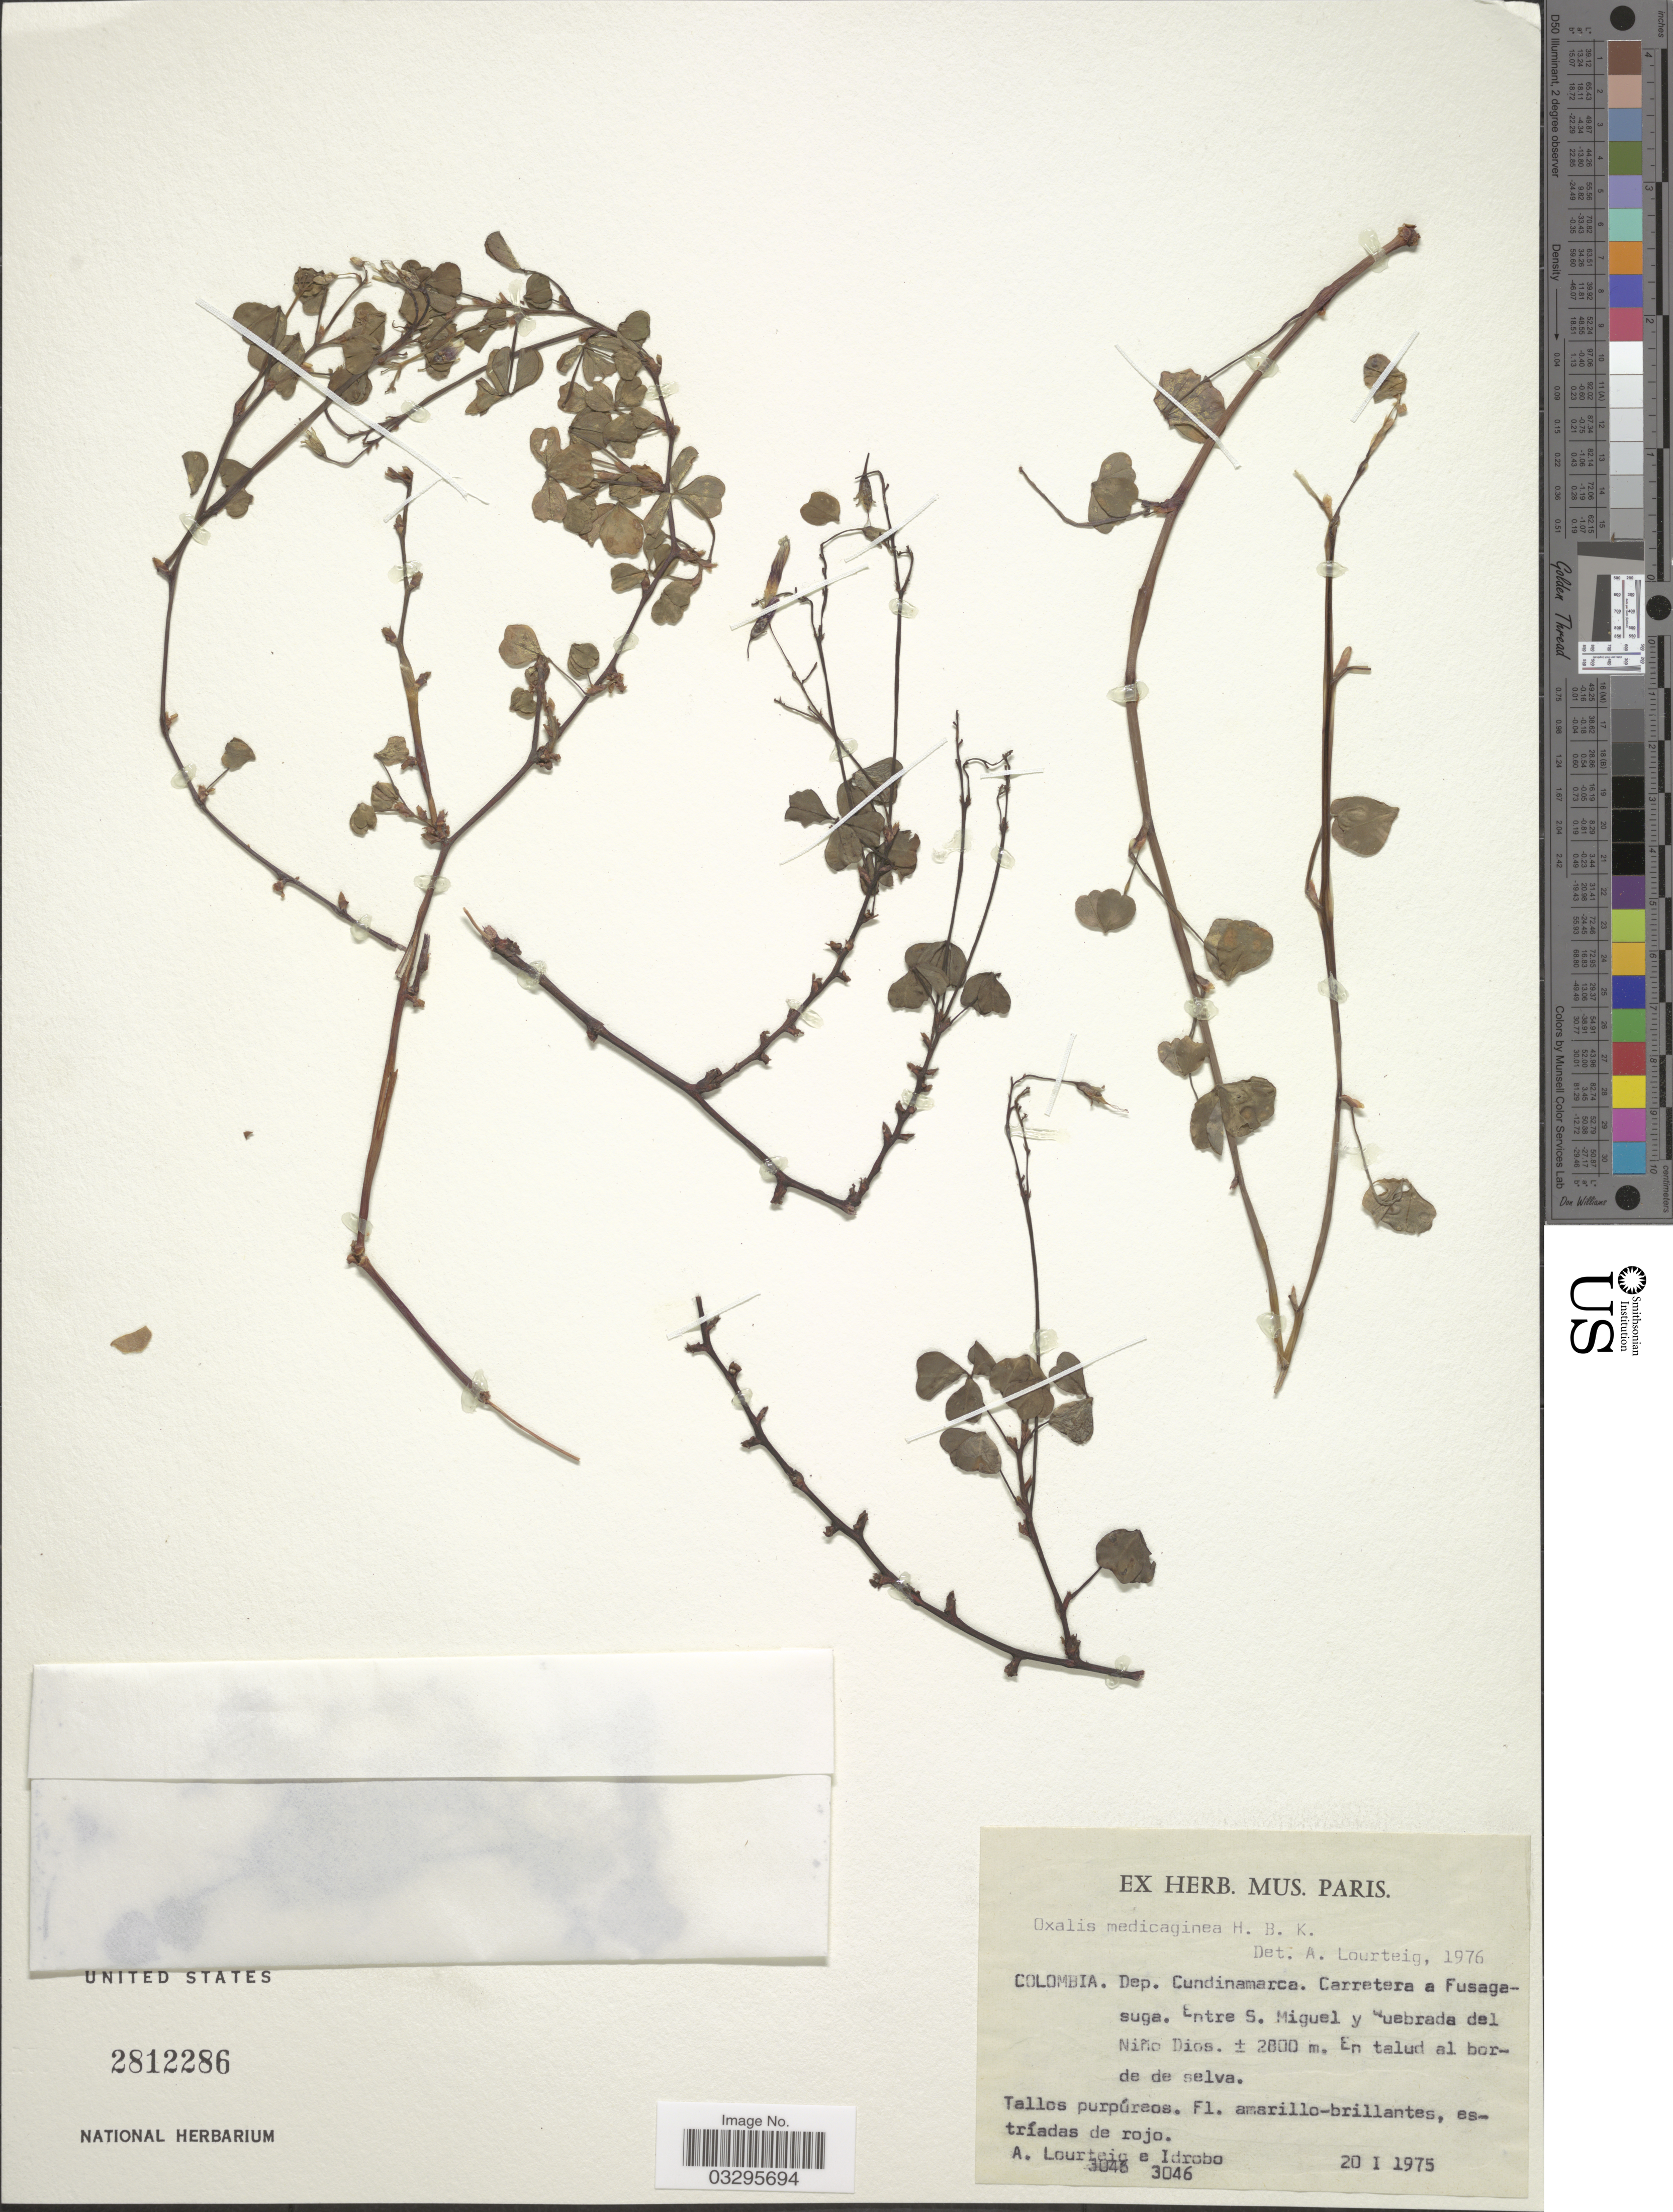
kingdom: Plantae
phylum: Tracheophyta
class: Magnoliopsida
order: Oxalidales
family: Oxalidaceae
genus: Oxalis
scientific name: Oxalis medicaginea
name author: Kunth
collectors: A. Lourteig & -- Idrobo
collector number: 3046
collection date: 1975-01-20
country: Colombia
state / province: Cundinamarca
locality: Dep. Cundinamarca. Carretera a Fusagasuga. Entre San Miguel y Quebrada del Niño Dios.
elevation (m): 2800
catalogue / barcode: US 2812286